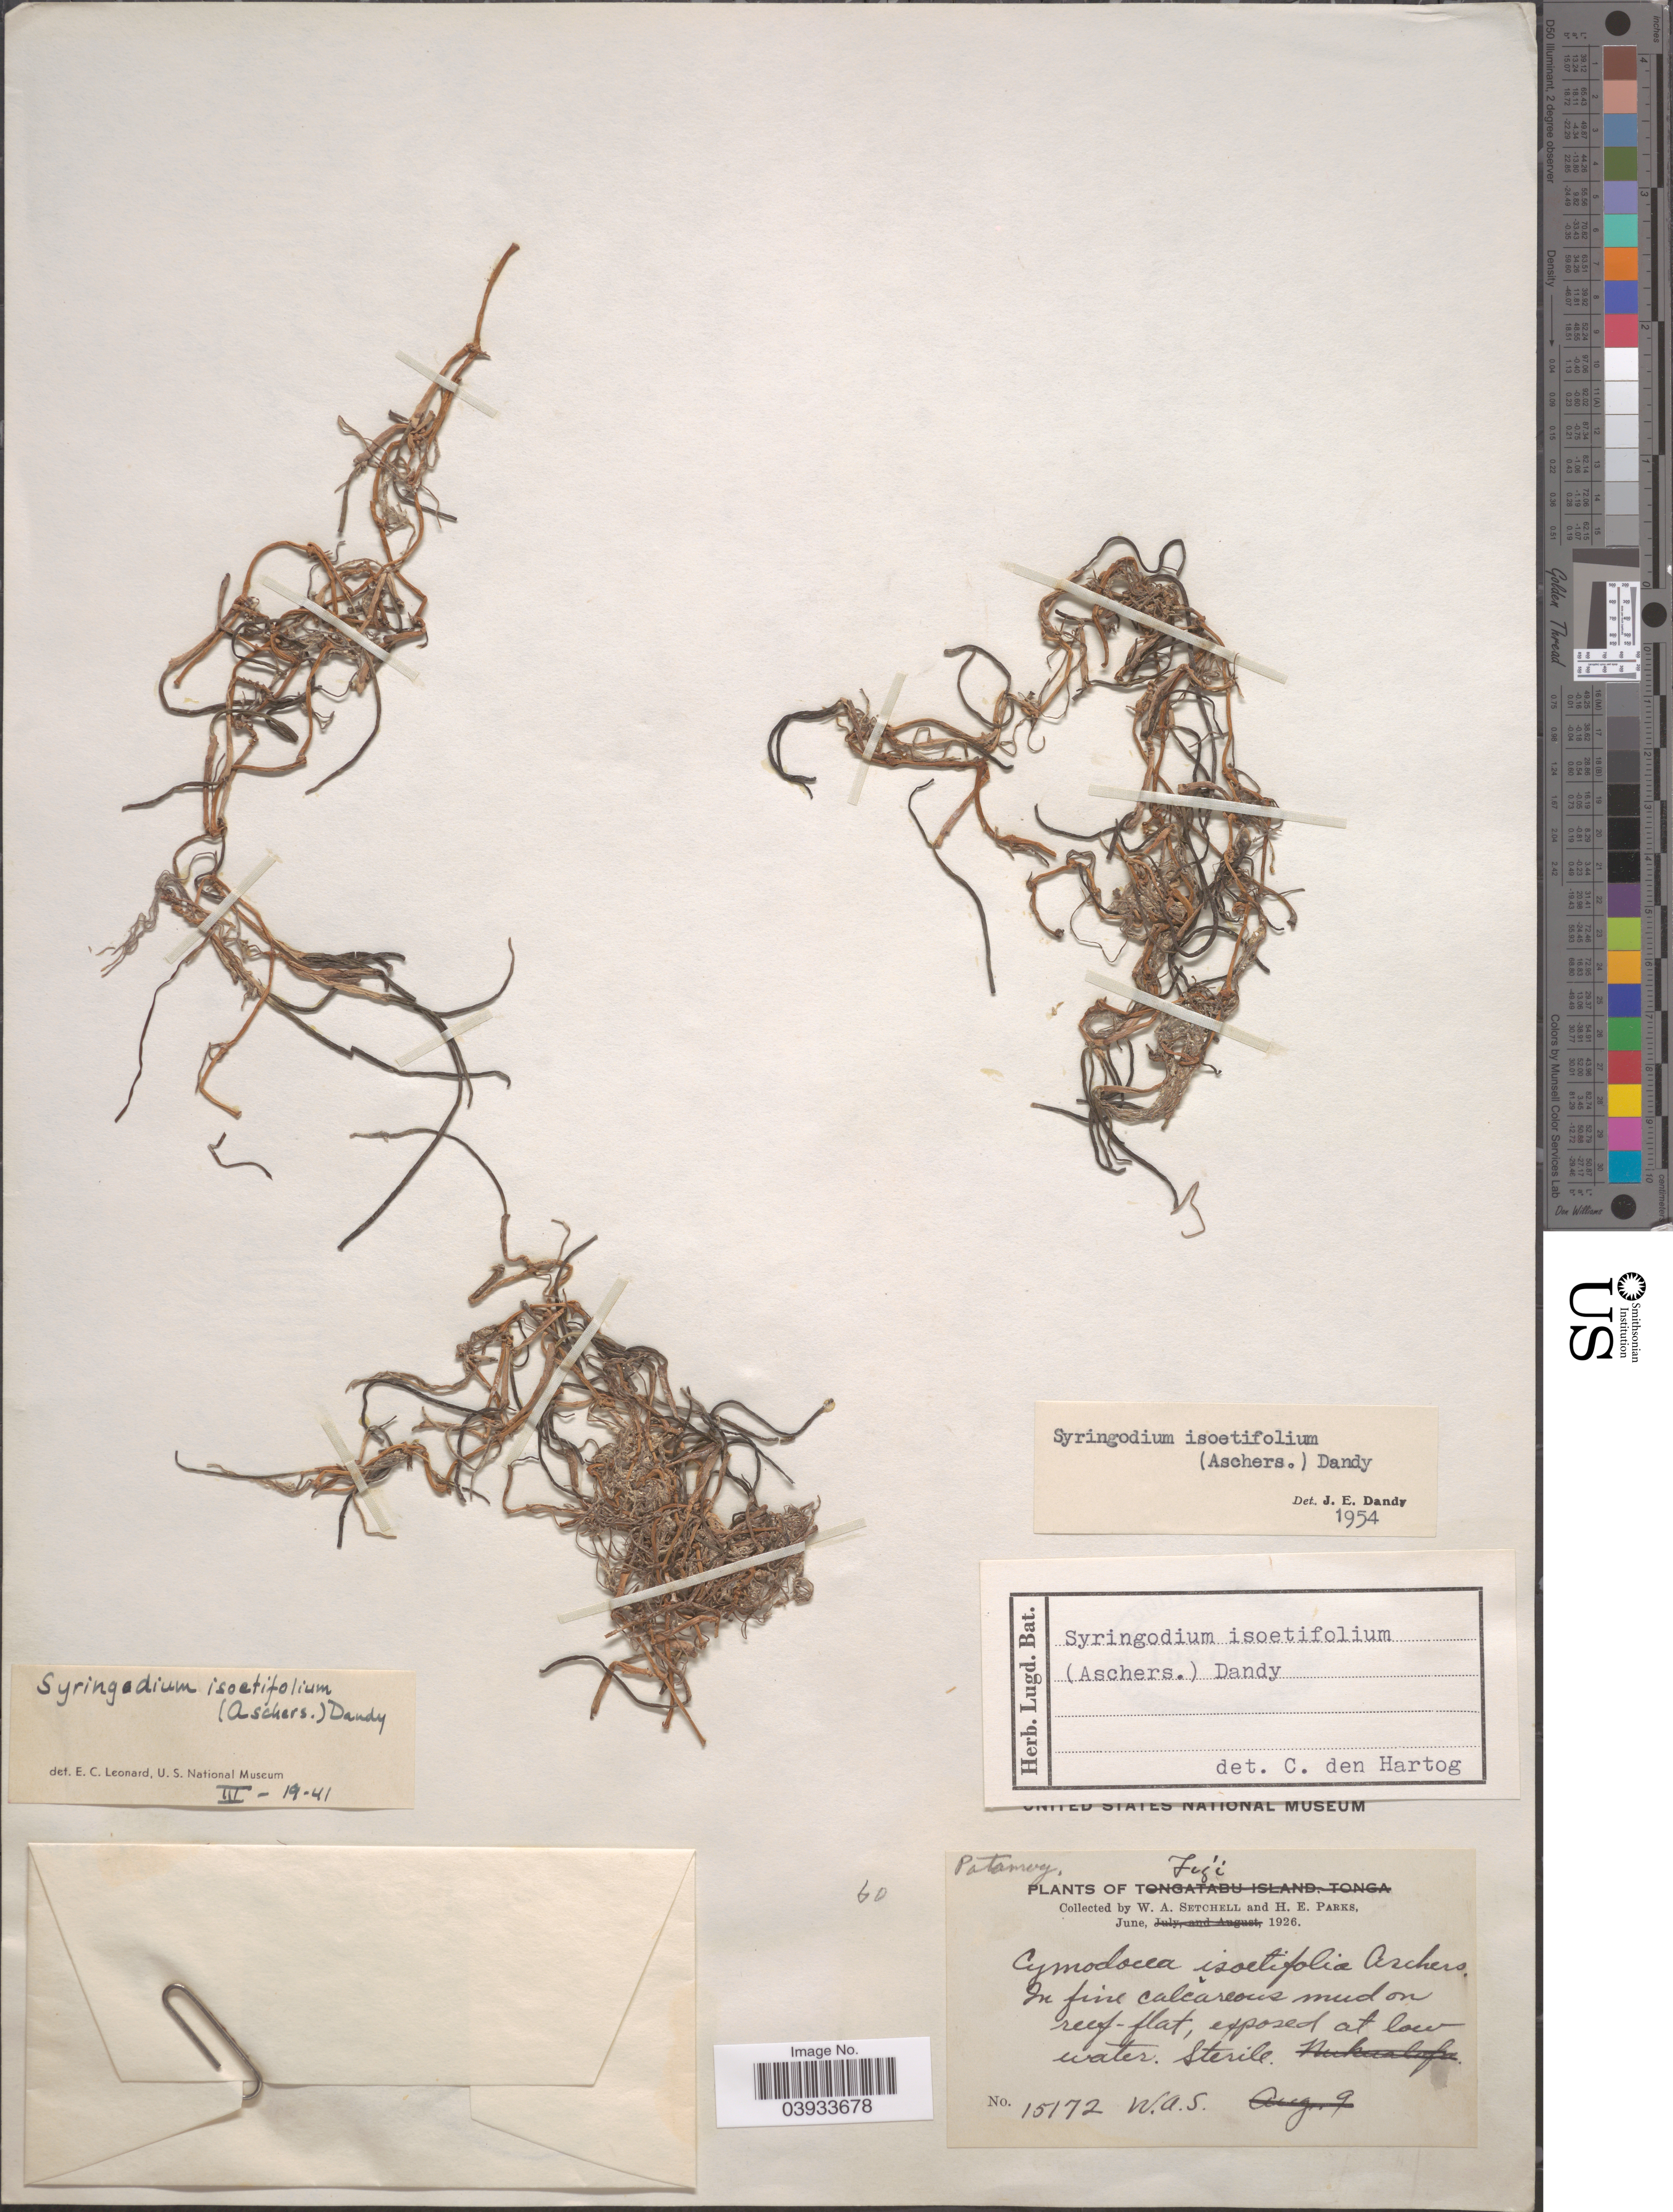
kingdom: Plantae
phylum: Tracheophyta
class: Liliopsida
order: Alismatales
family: Cymodoceaceae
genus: Syringodium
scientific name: Syringodium isoetifolium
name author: (Asch.) Dandy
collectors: W. Setchell & H. E. Parks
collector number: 15172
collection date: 1926-06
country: Fiji